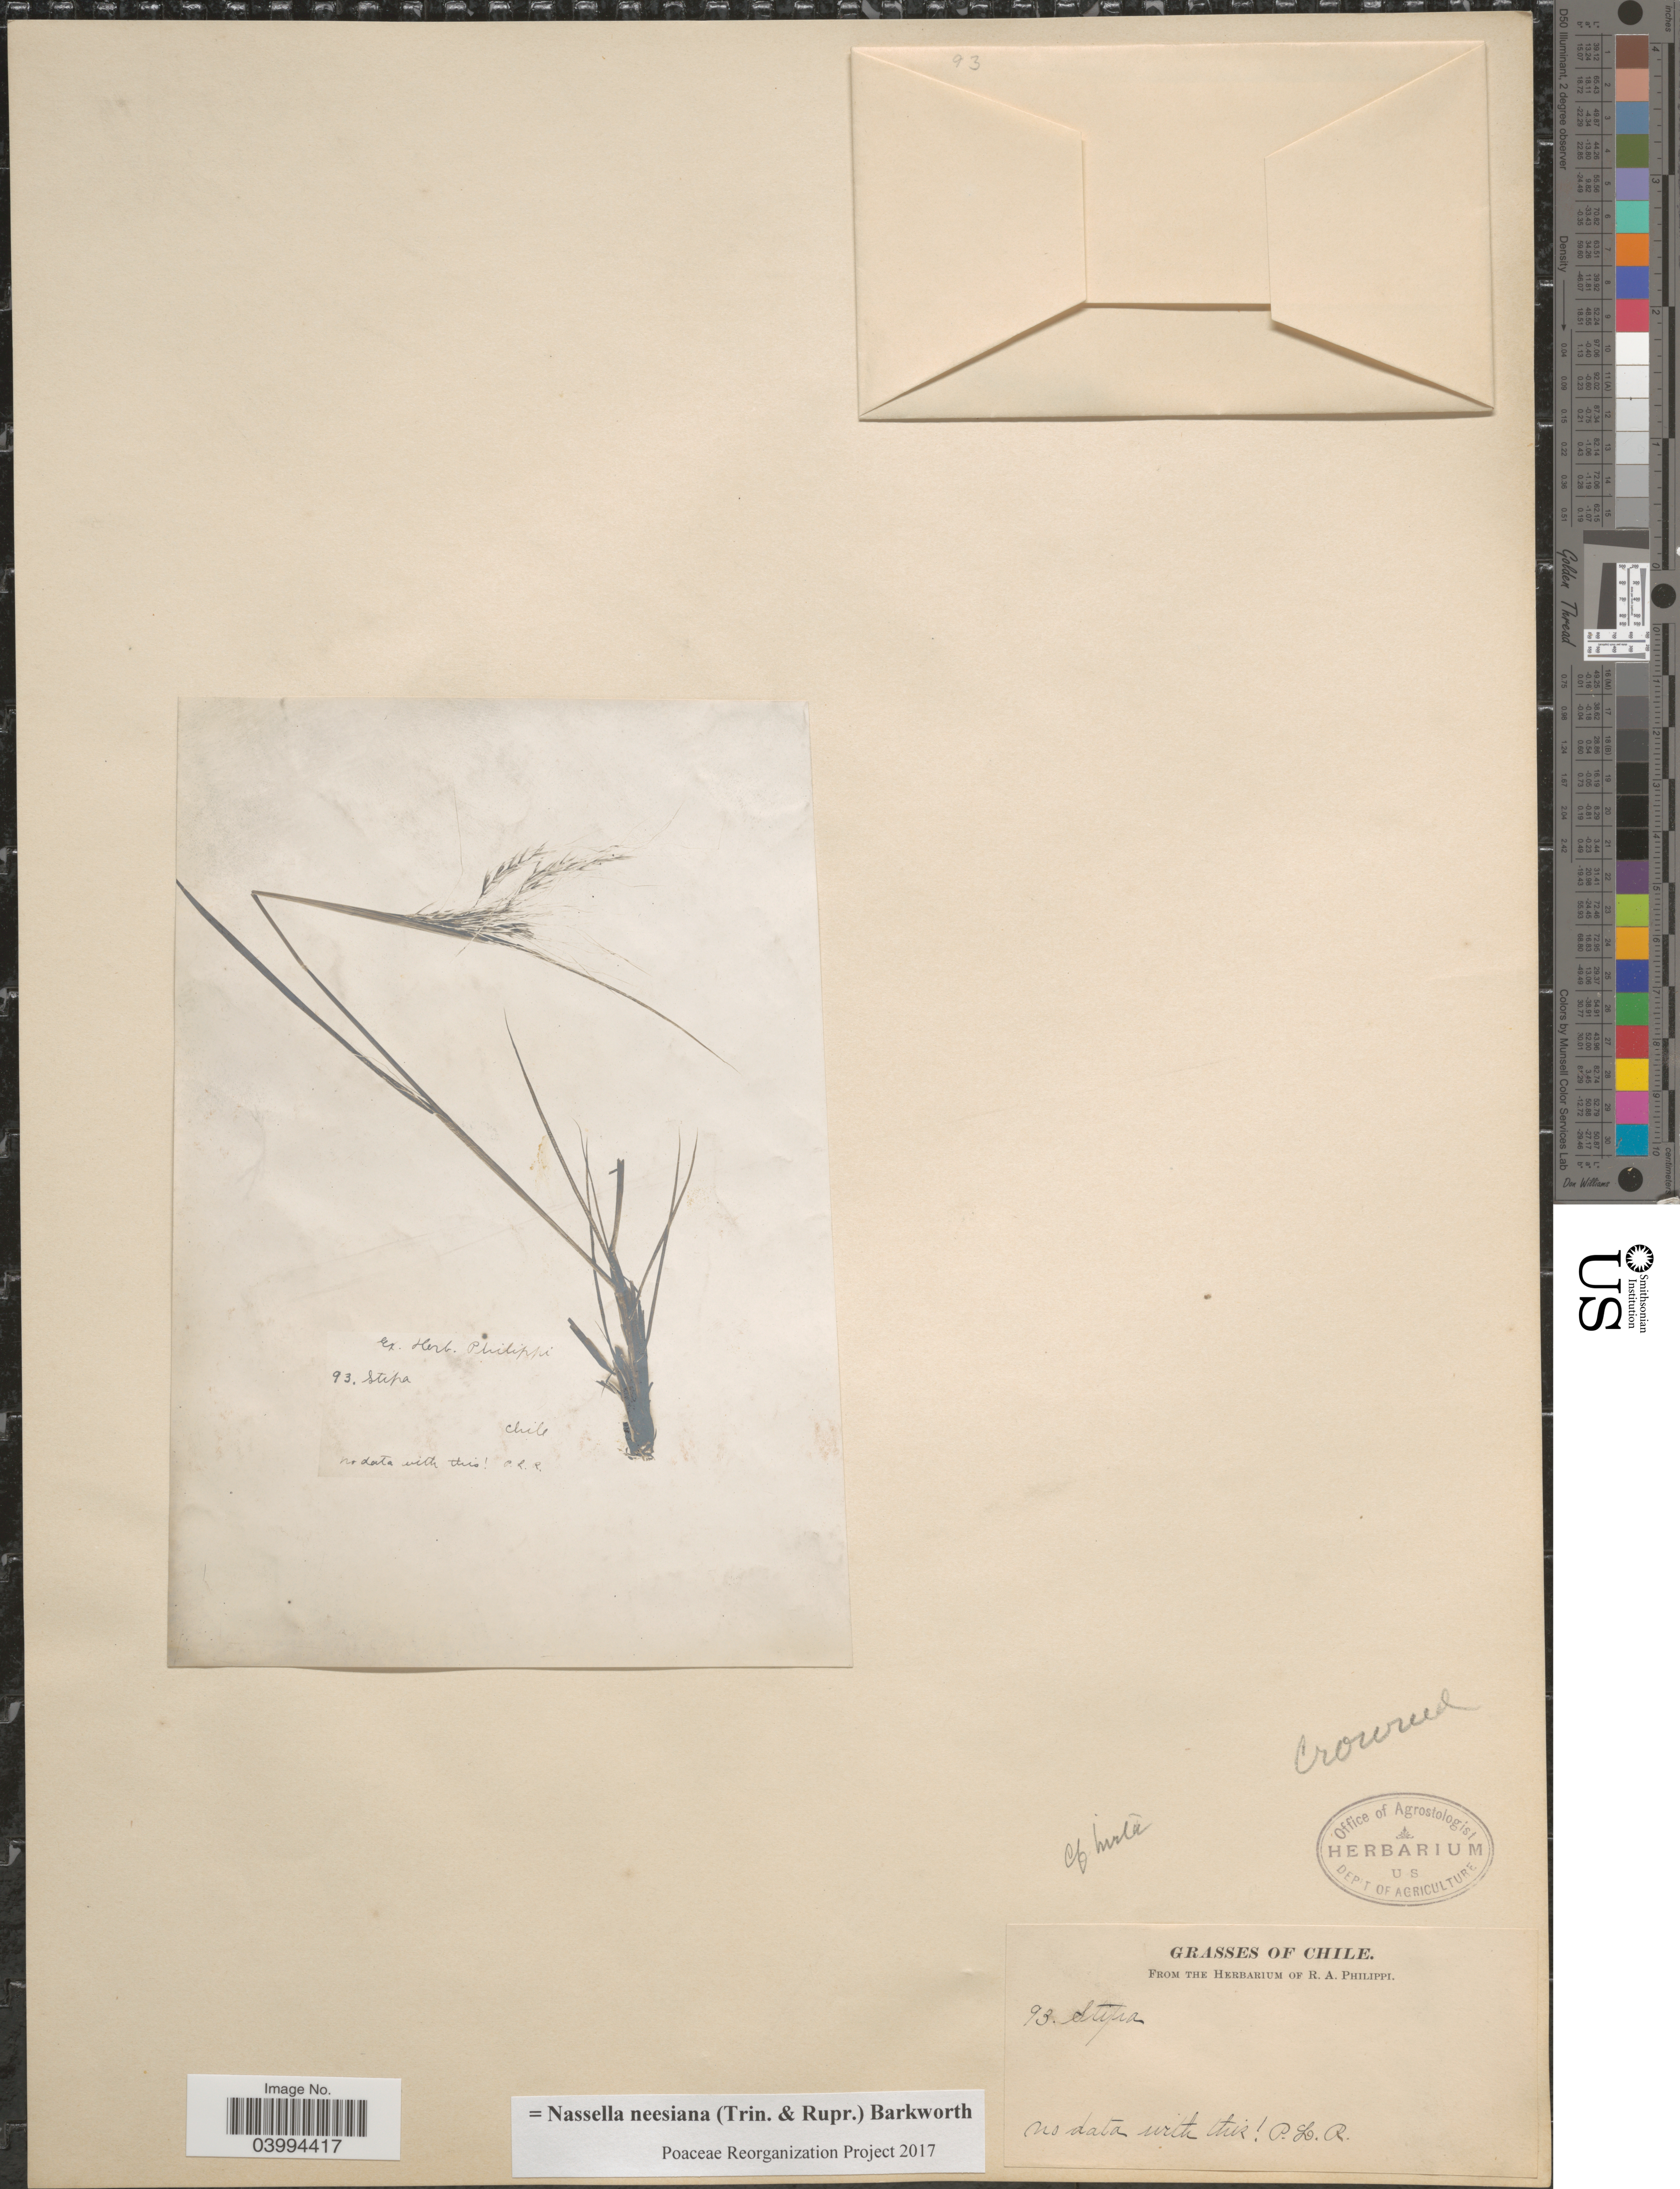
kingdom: Plantae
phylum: Tracheophyta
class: Liliopsida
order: Poales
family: Poaceae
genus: Nassella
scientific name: Nassella neesiana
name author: (Trin. & Rupr.) Barkworth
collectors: ex. herb. R.A. Philippi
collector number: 93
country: Chile